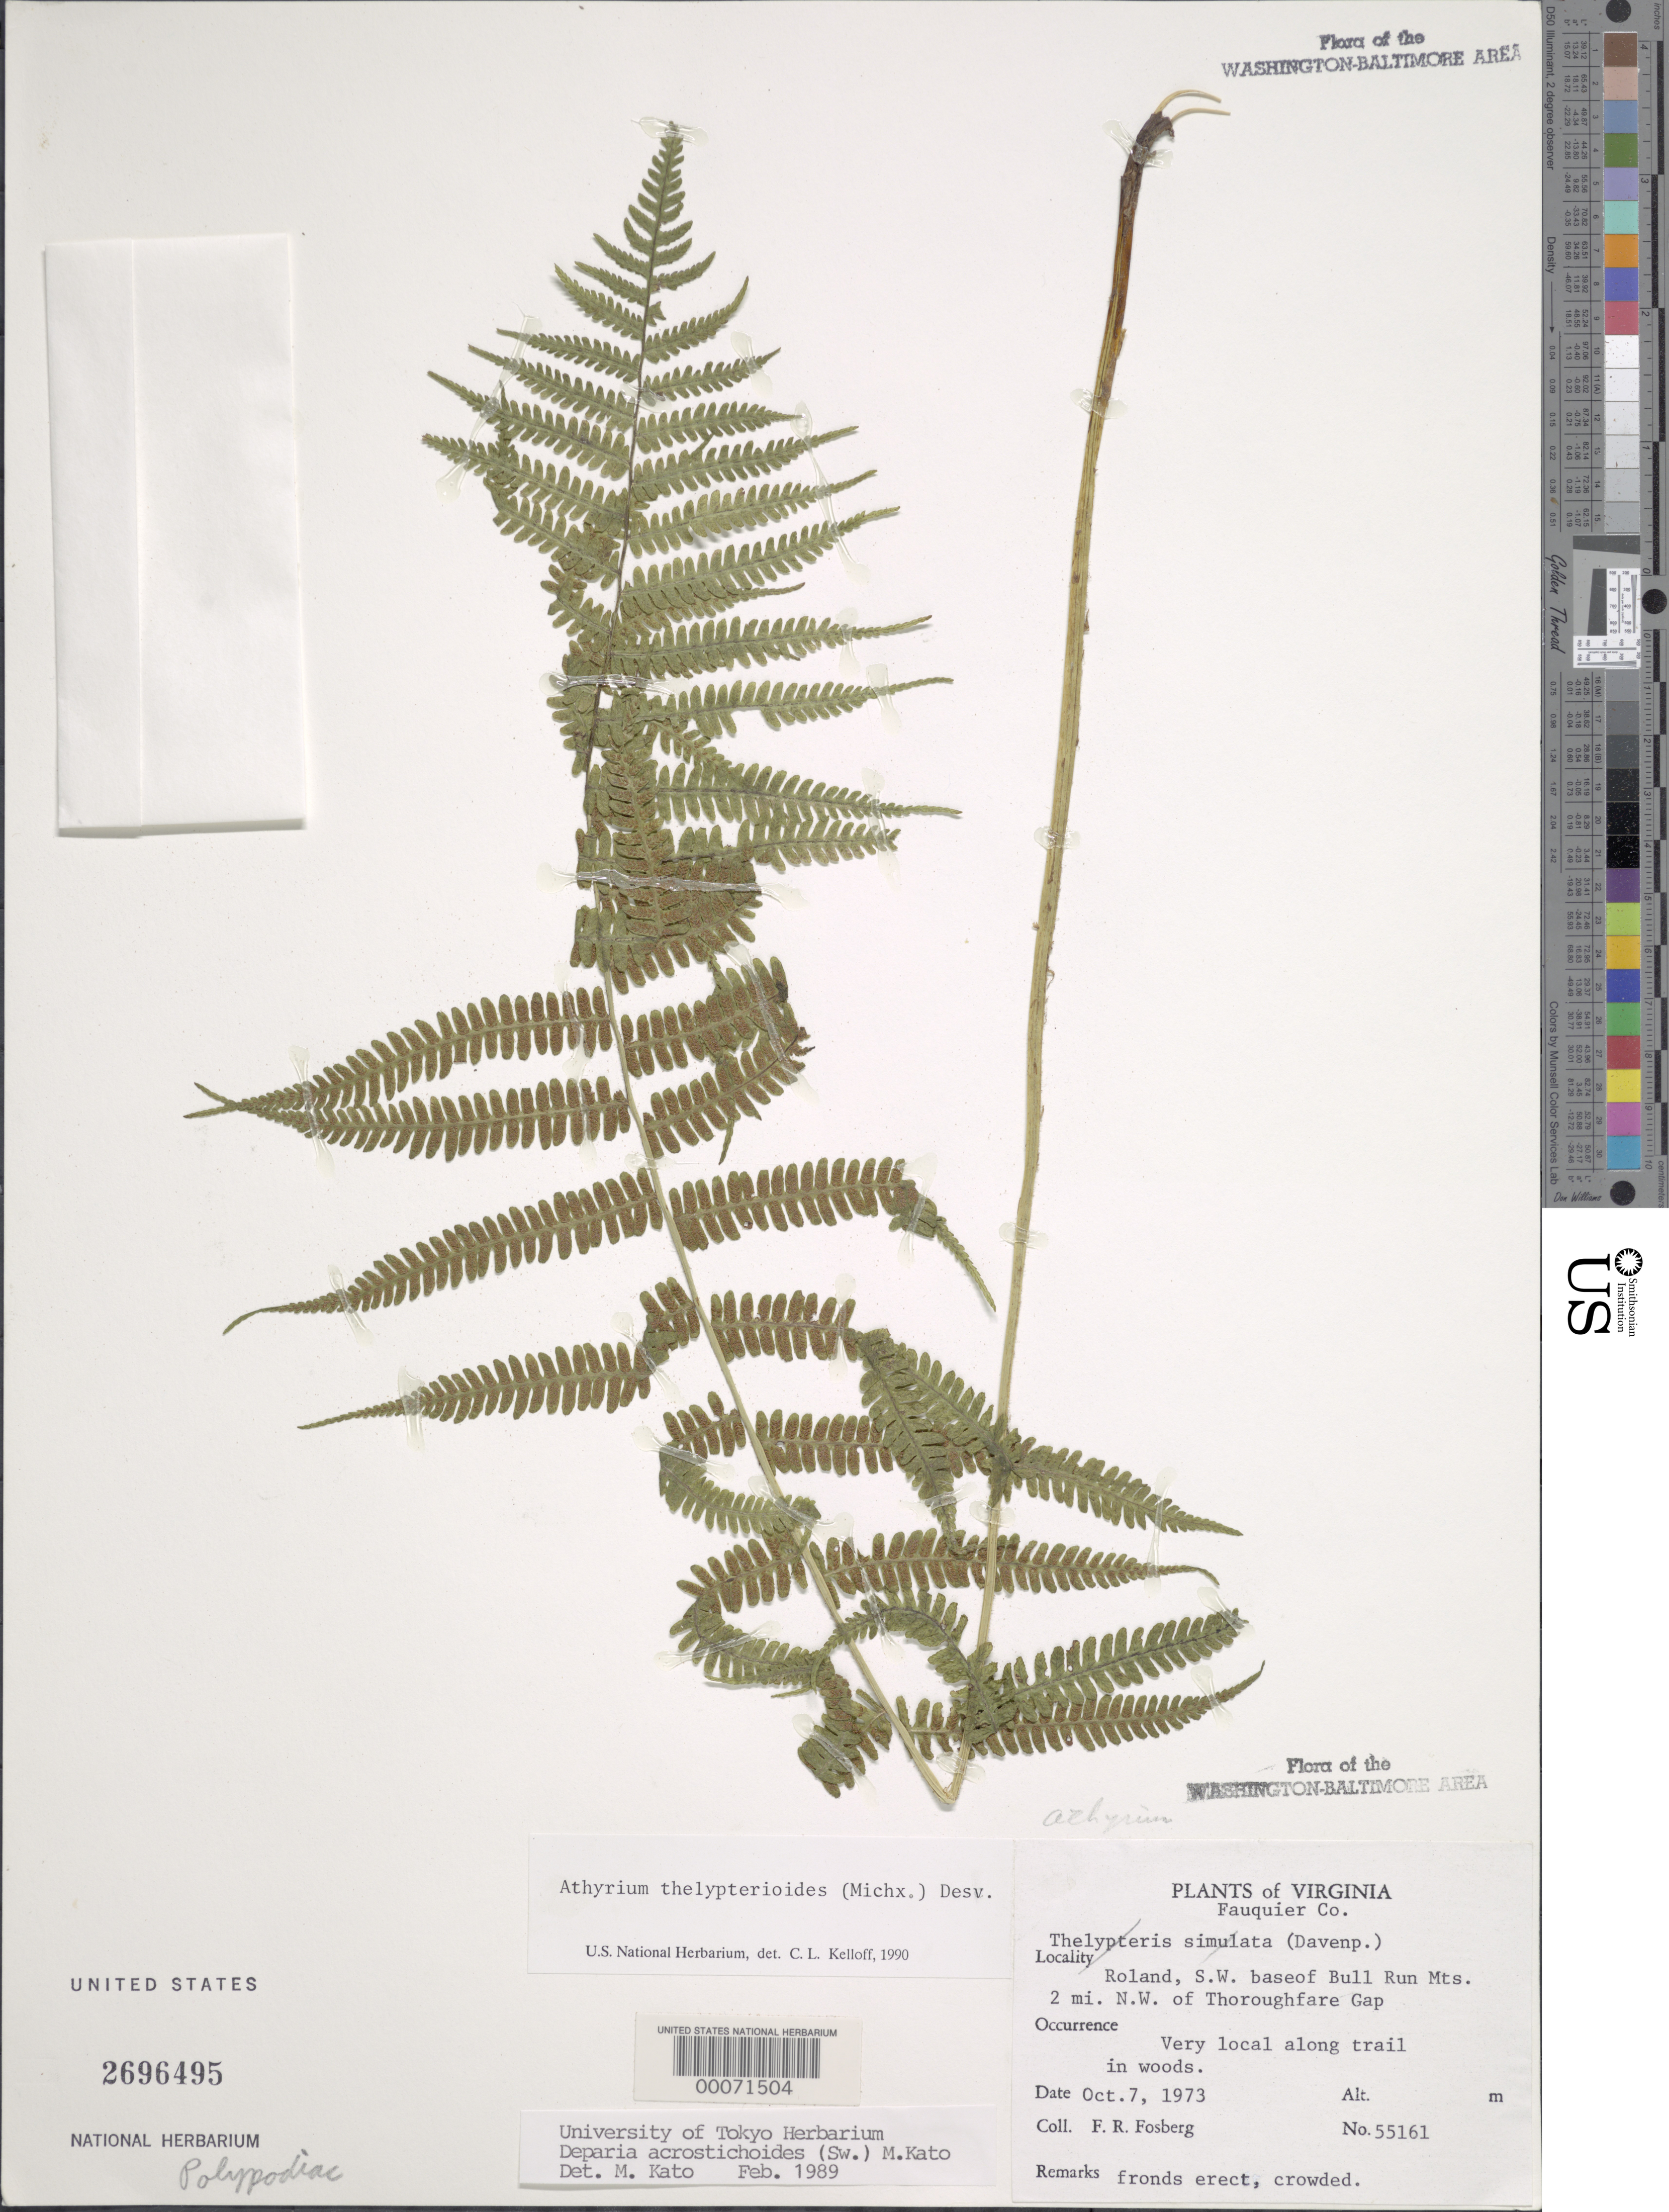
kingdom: Plantae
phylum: Tracheophyta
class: Polypodiopsida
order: Polypodiales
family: Athyriaceae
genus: Deparia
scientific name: Deparia acrostichoides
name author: (Sw.) M. Kato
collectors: F. R. Fosberg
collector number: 55161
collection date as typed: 07 Oct 1973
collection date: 1973-10-07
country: United States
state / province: Virginia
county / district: Fauquier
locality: Roland, SW base of Bull Run Mts., 2 mi NW of Throughfare Gap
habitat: Very local along trail in woods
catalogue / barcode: US 2696495